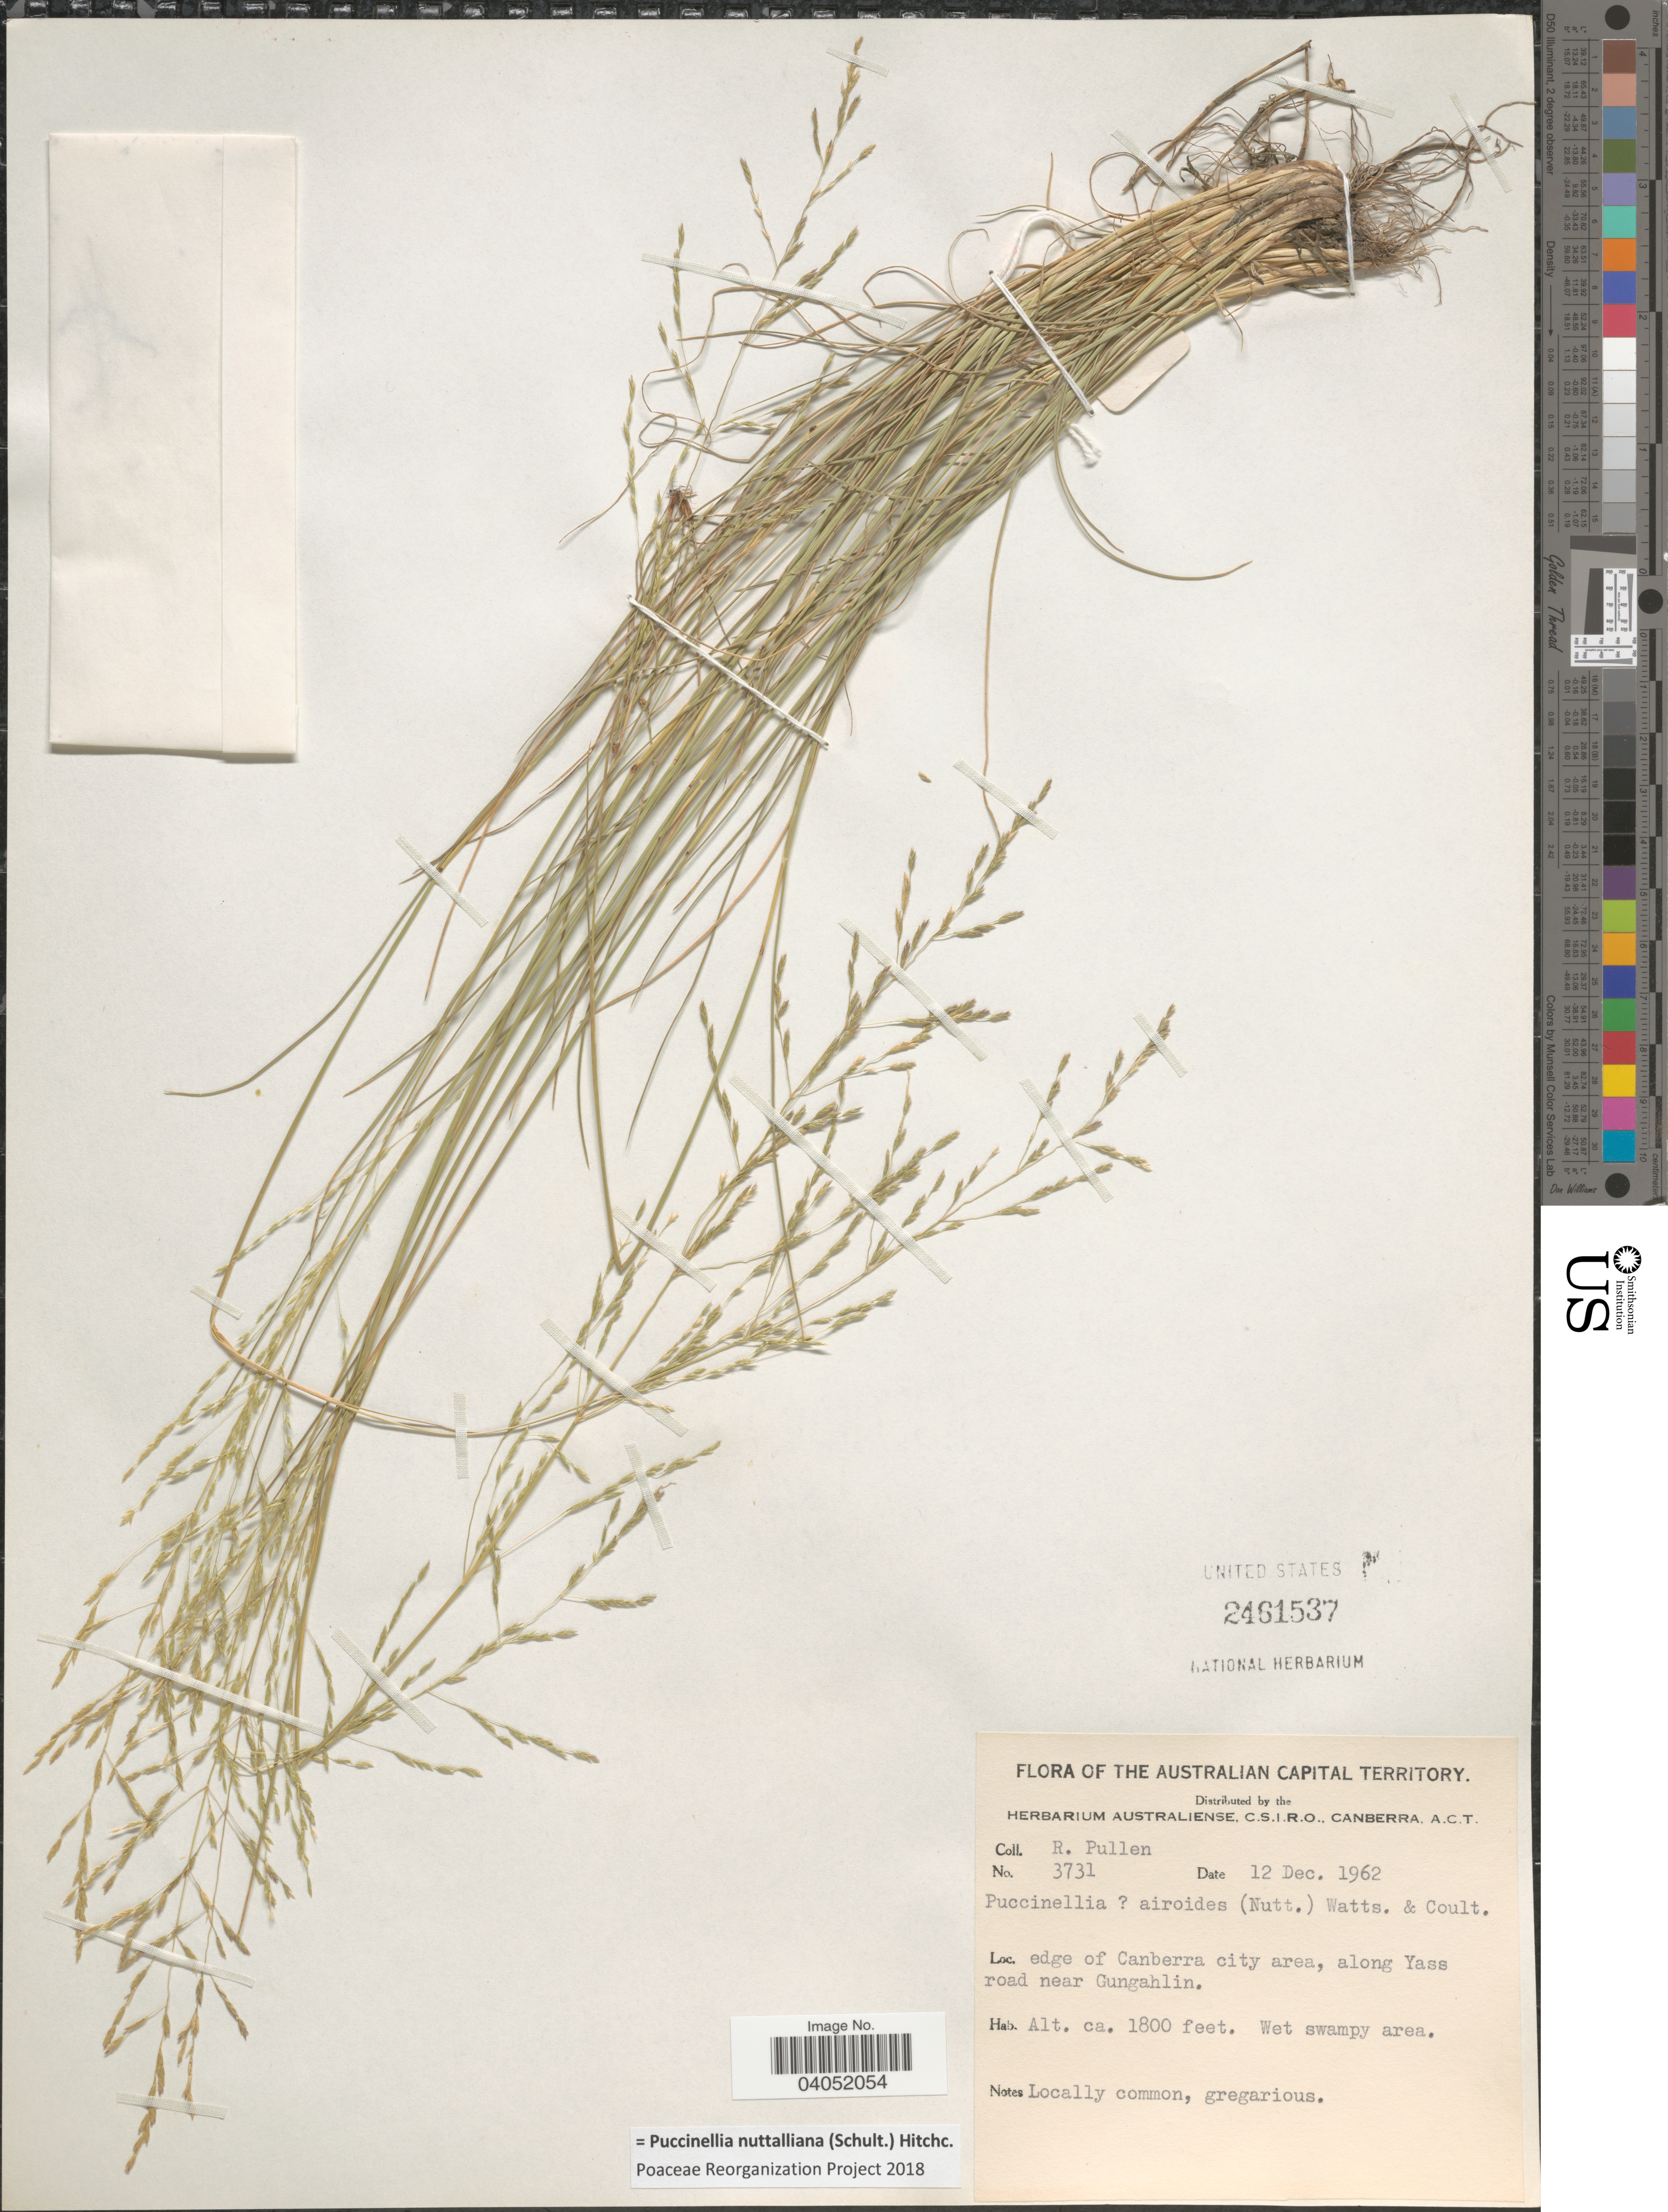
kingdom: Plantae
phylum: Tracheophyta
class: Liliopsida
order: Poales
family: Poaceae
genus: Puccinellia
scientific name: Puccinellia nuttalliana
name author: (Schult.) Hitchc.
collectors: R. Pullen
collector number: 3731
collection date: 1962-12-12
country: Australia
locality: The Australian Capital Territory. Edge of Canberra city area, along Yass road near Gungahlin.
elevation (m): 549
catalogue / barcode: US 2461537